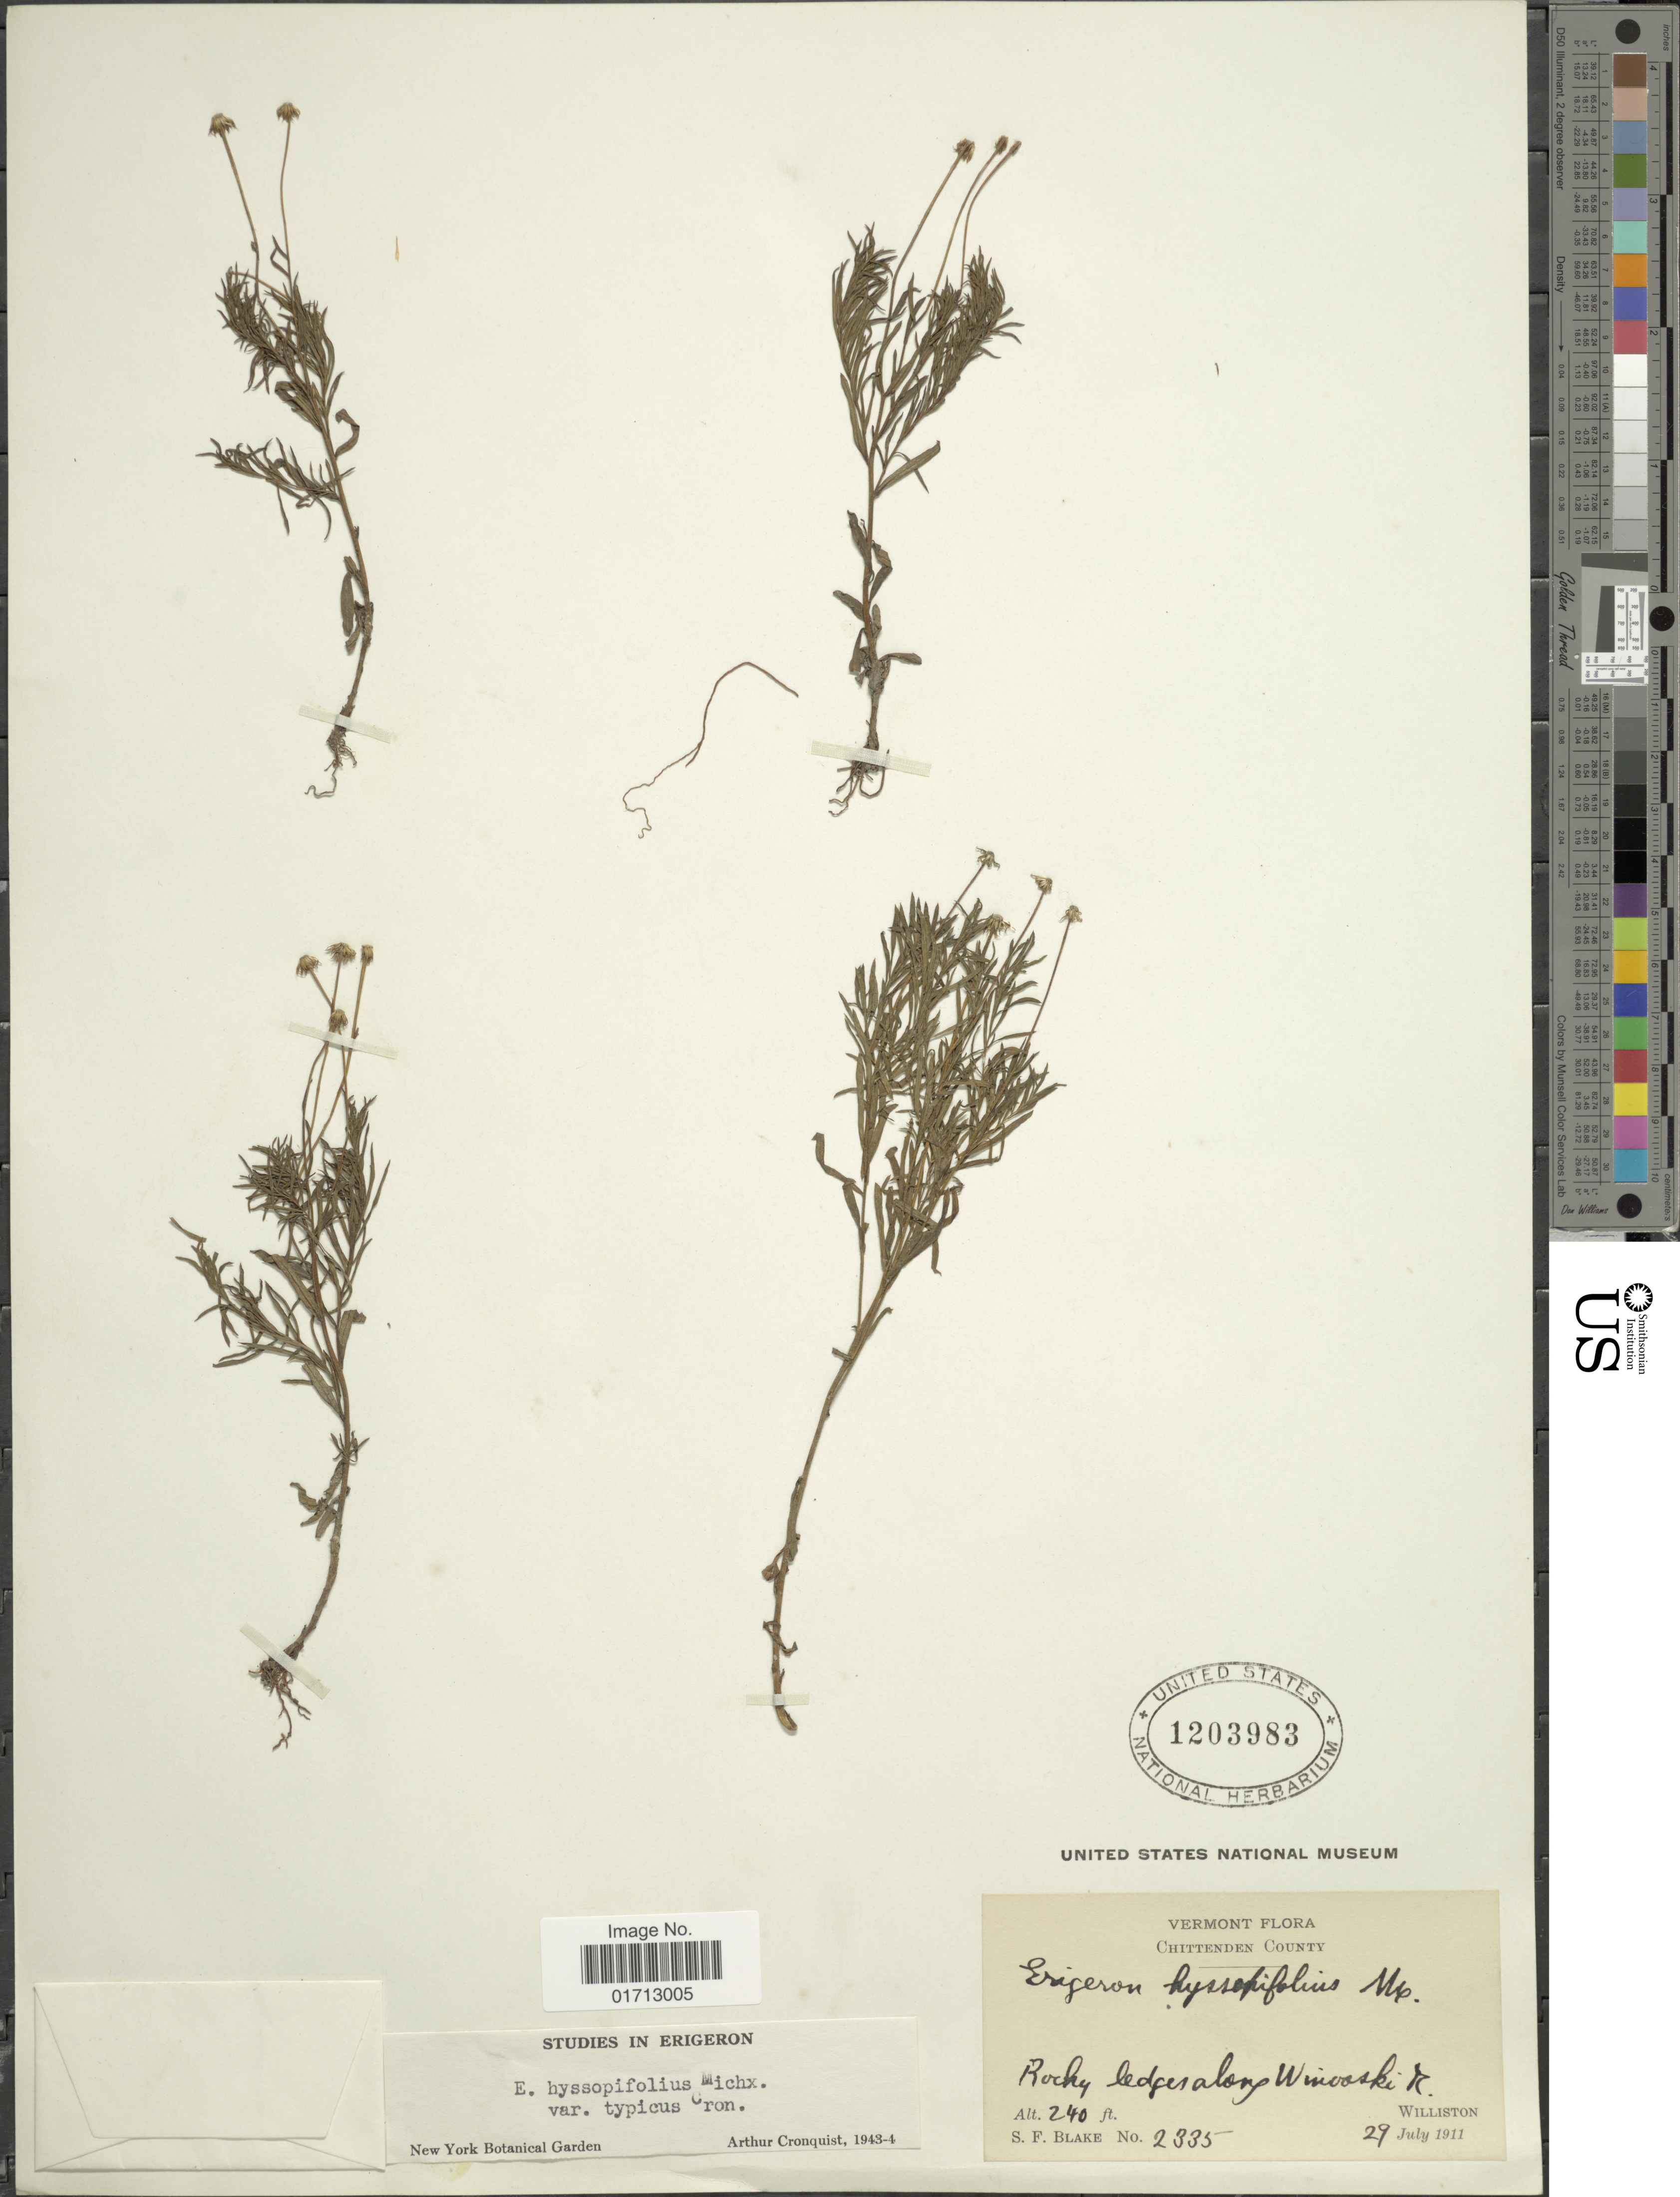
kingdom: Plantae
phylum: Tracheophyta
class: Magnoliopsida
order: Asterales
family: Asteraceae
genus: Erigeron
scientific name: Erigeron hyssopifolius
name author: Michx.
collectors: S. Blake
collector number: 2335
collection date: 1911-07-29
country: United States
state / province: Vermont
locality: Chittenden County, along W moasky R, Williston.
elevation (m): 73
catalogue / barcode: US 1203983